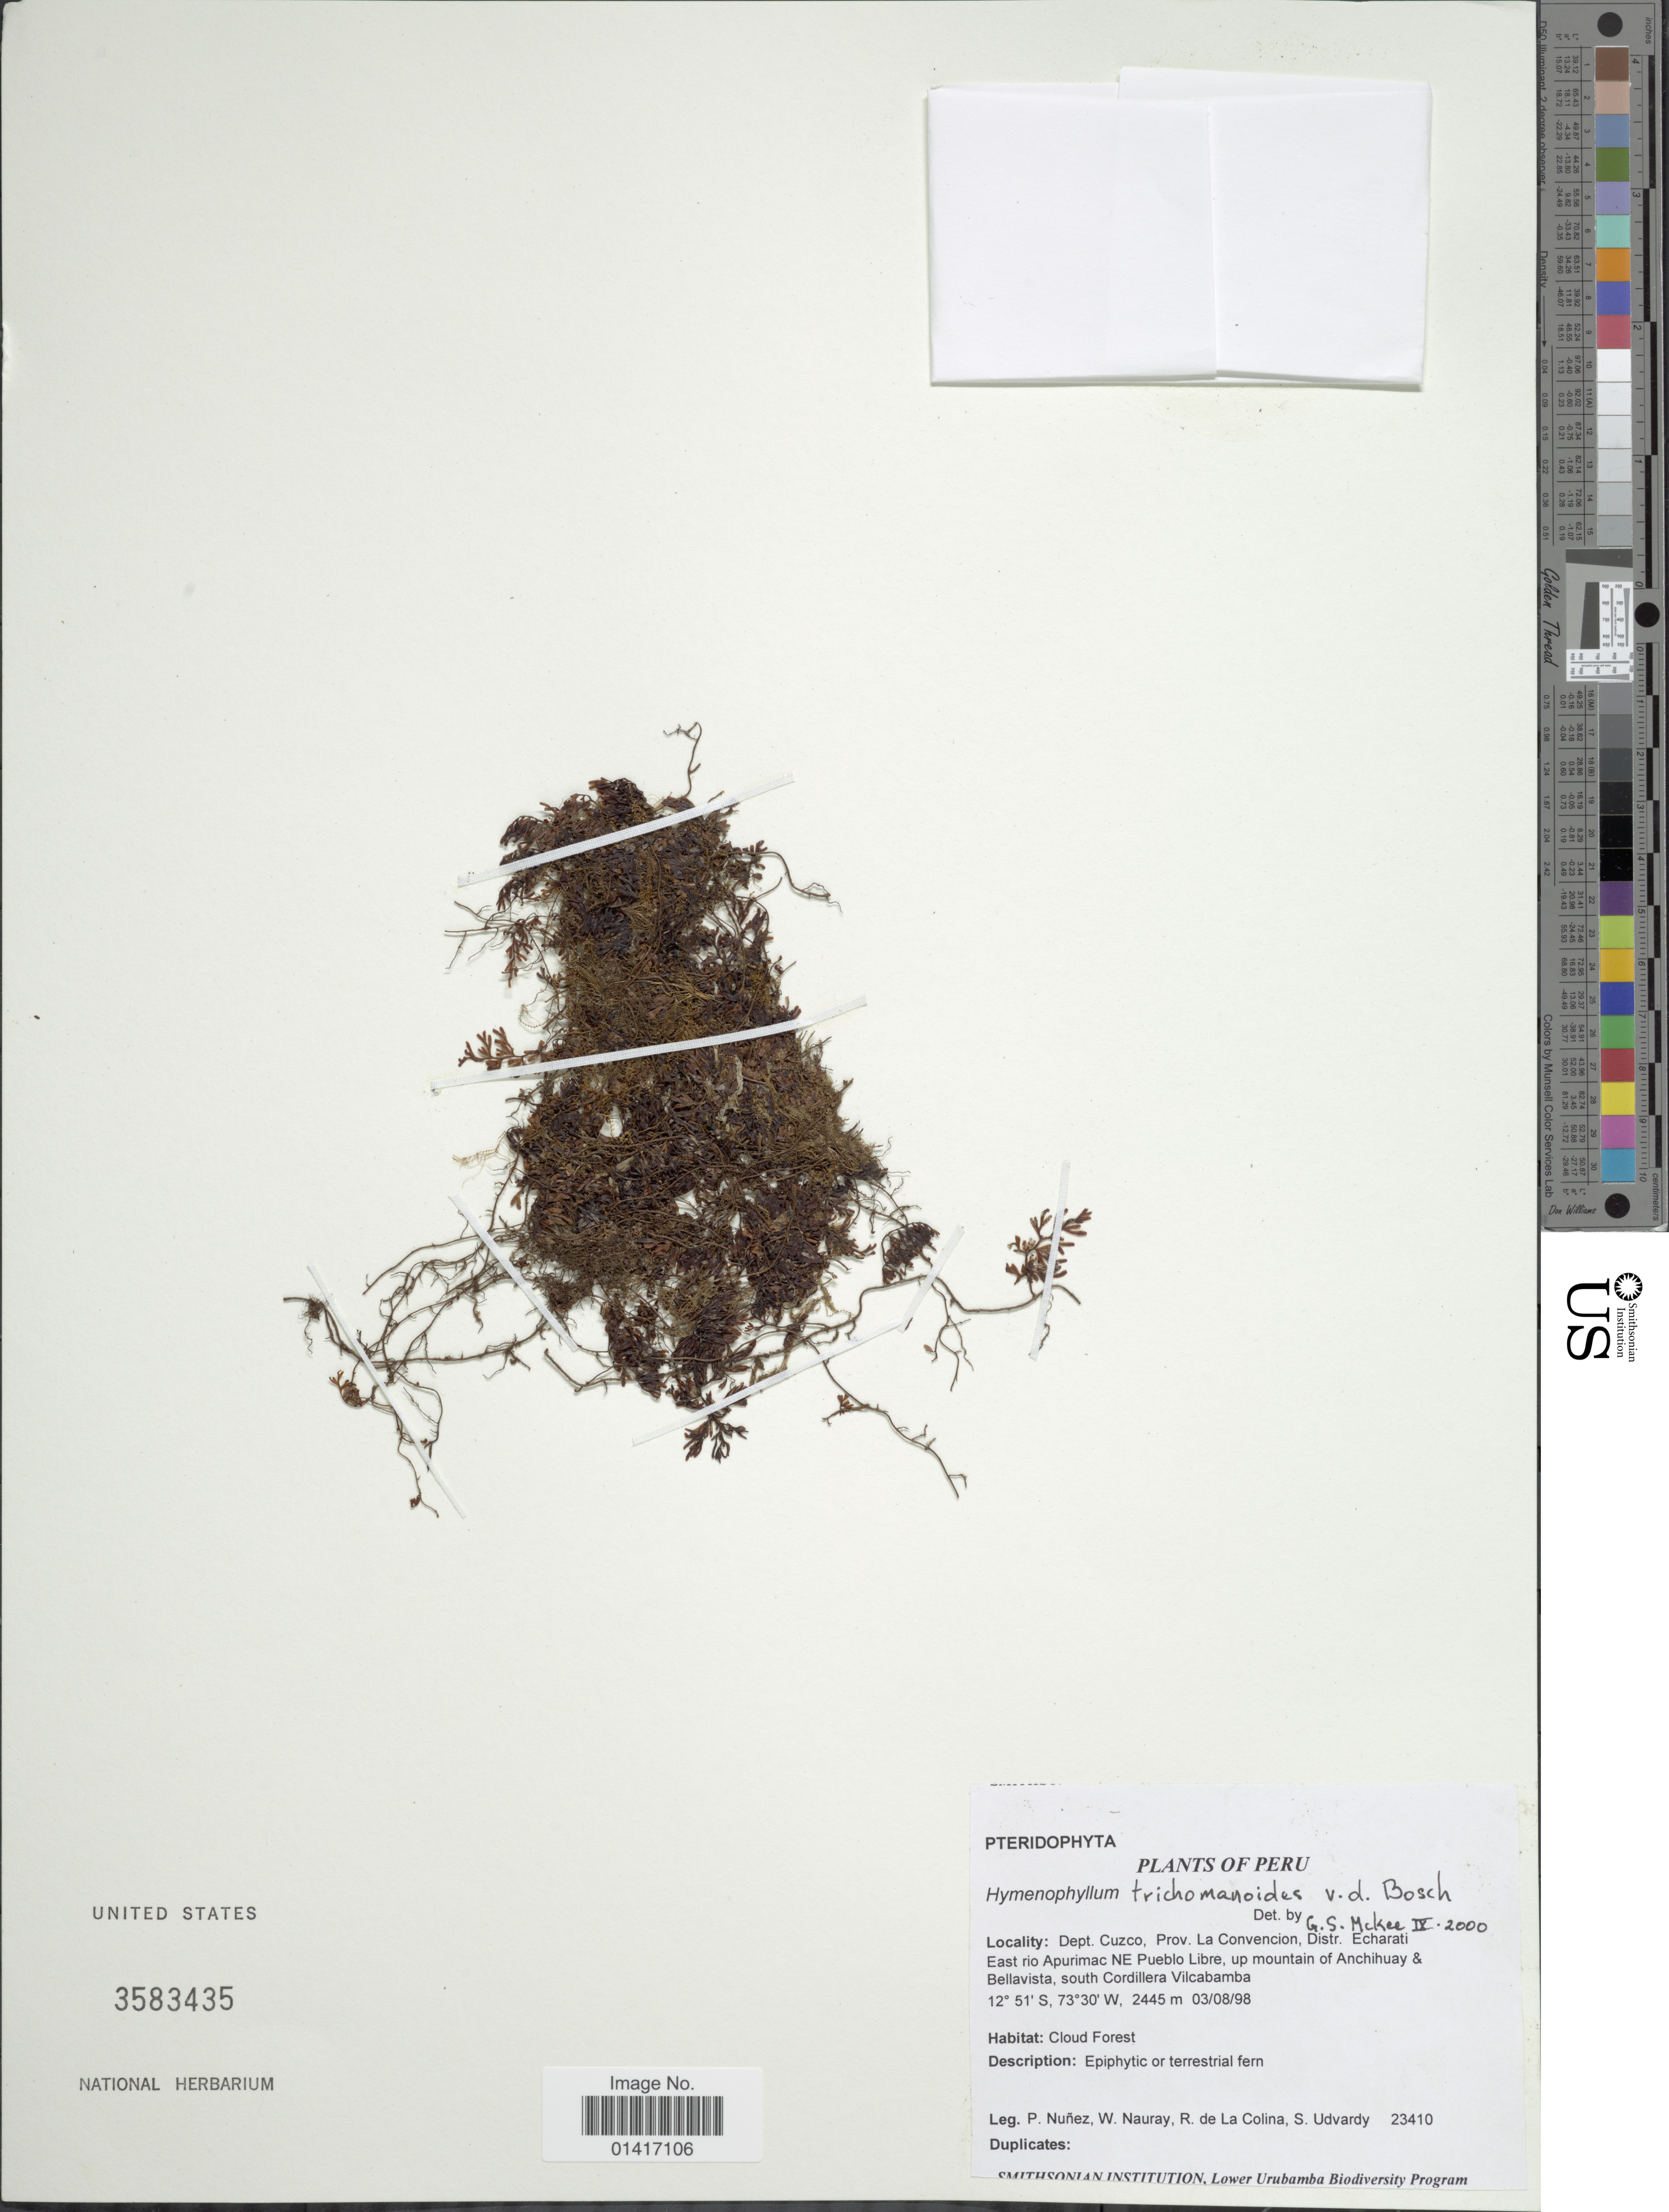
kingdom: Plantae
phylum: Tracheophyta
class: Polypodiopsida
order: Hymenophyllales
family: Hymenophyllaceae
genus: Hymenophyllum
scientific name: Hymenophyllum trichomanoides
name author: Bosch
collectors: P. Nuñez V., W. Nauray, R. de La Colina & S. Udvardy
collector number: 23410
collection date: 1998-08-03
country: Peru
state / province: Cusco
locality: Prov. La Convencion, Distr. Echarati East rio Apurimac NE Pueblo Libre, up mountain of Anchihuay & Bellavista, south Cordillera Vilcabamba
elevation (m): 2445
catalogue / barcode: US 3583435